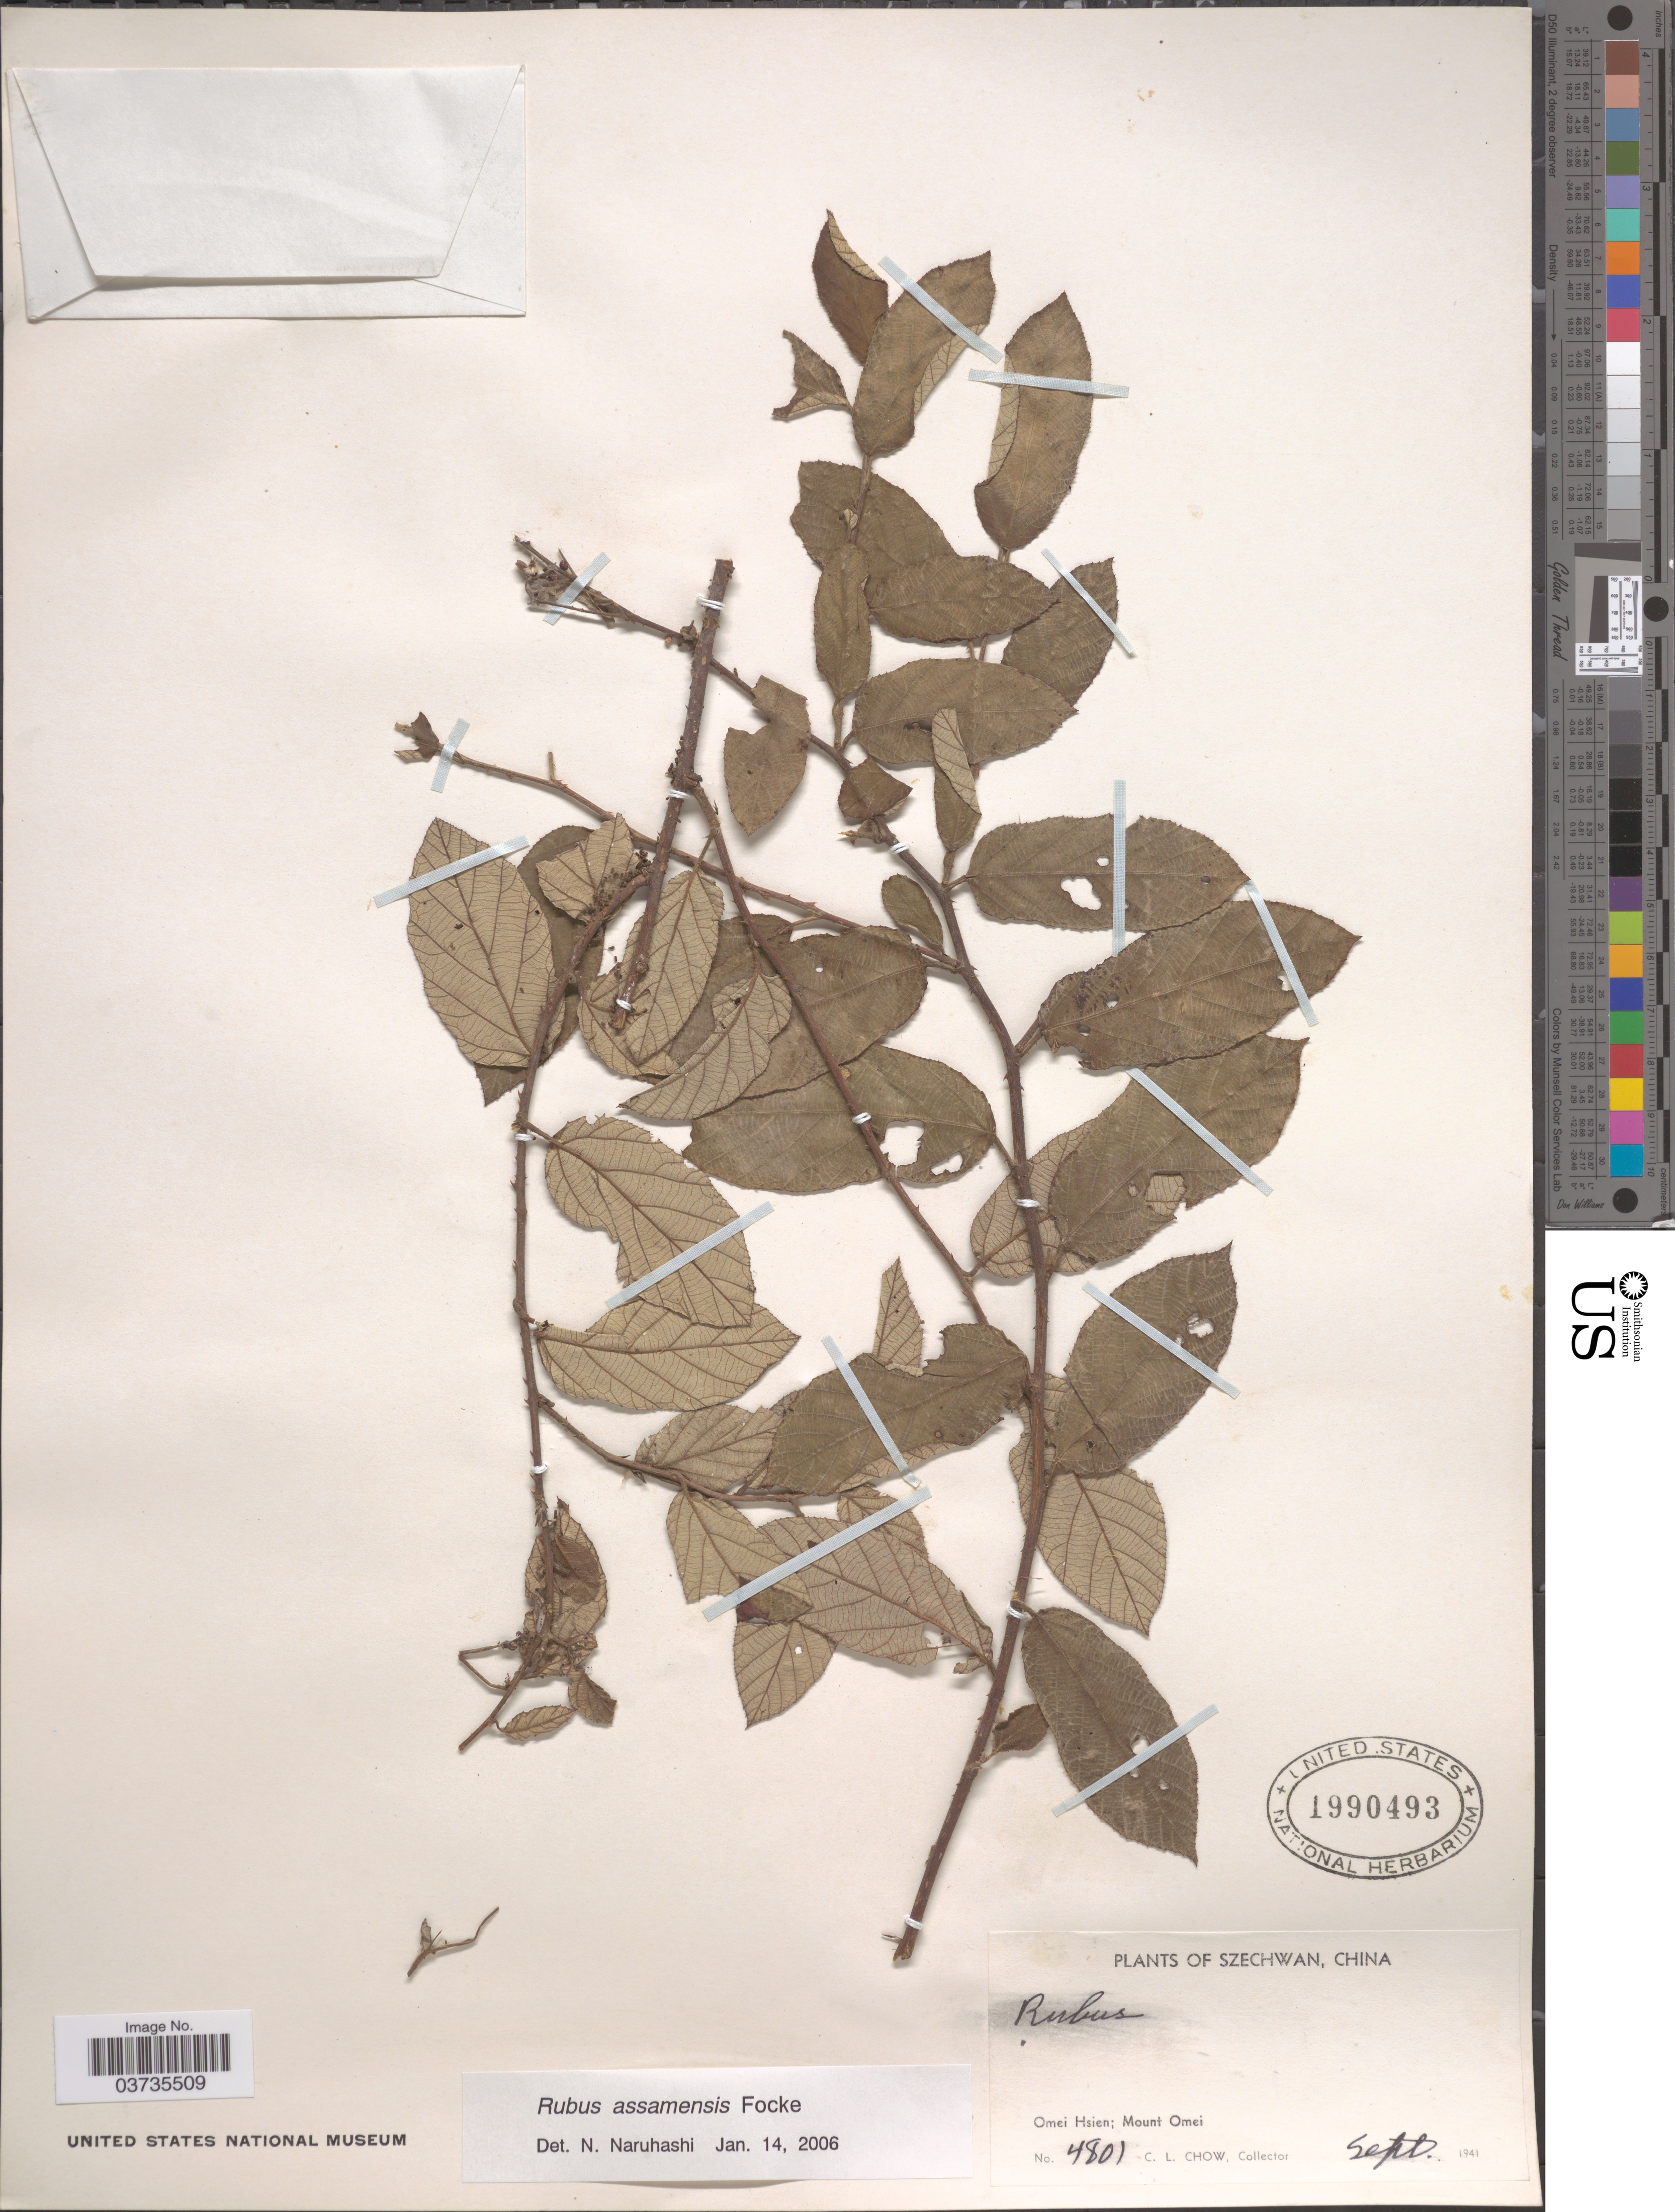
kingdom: Plantae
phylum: Tracheophyta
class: Magnoliopsida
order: Rosales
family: Rosaceae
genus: Rubus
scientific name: Rubus assamensis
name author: Focke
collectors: C. Chow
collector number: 4801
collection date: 1941-09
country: China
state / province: Sichuan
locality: Szechwan, Omei Hsien; Mount Omei.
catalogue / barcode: US 1990493